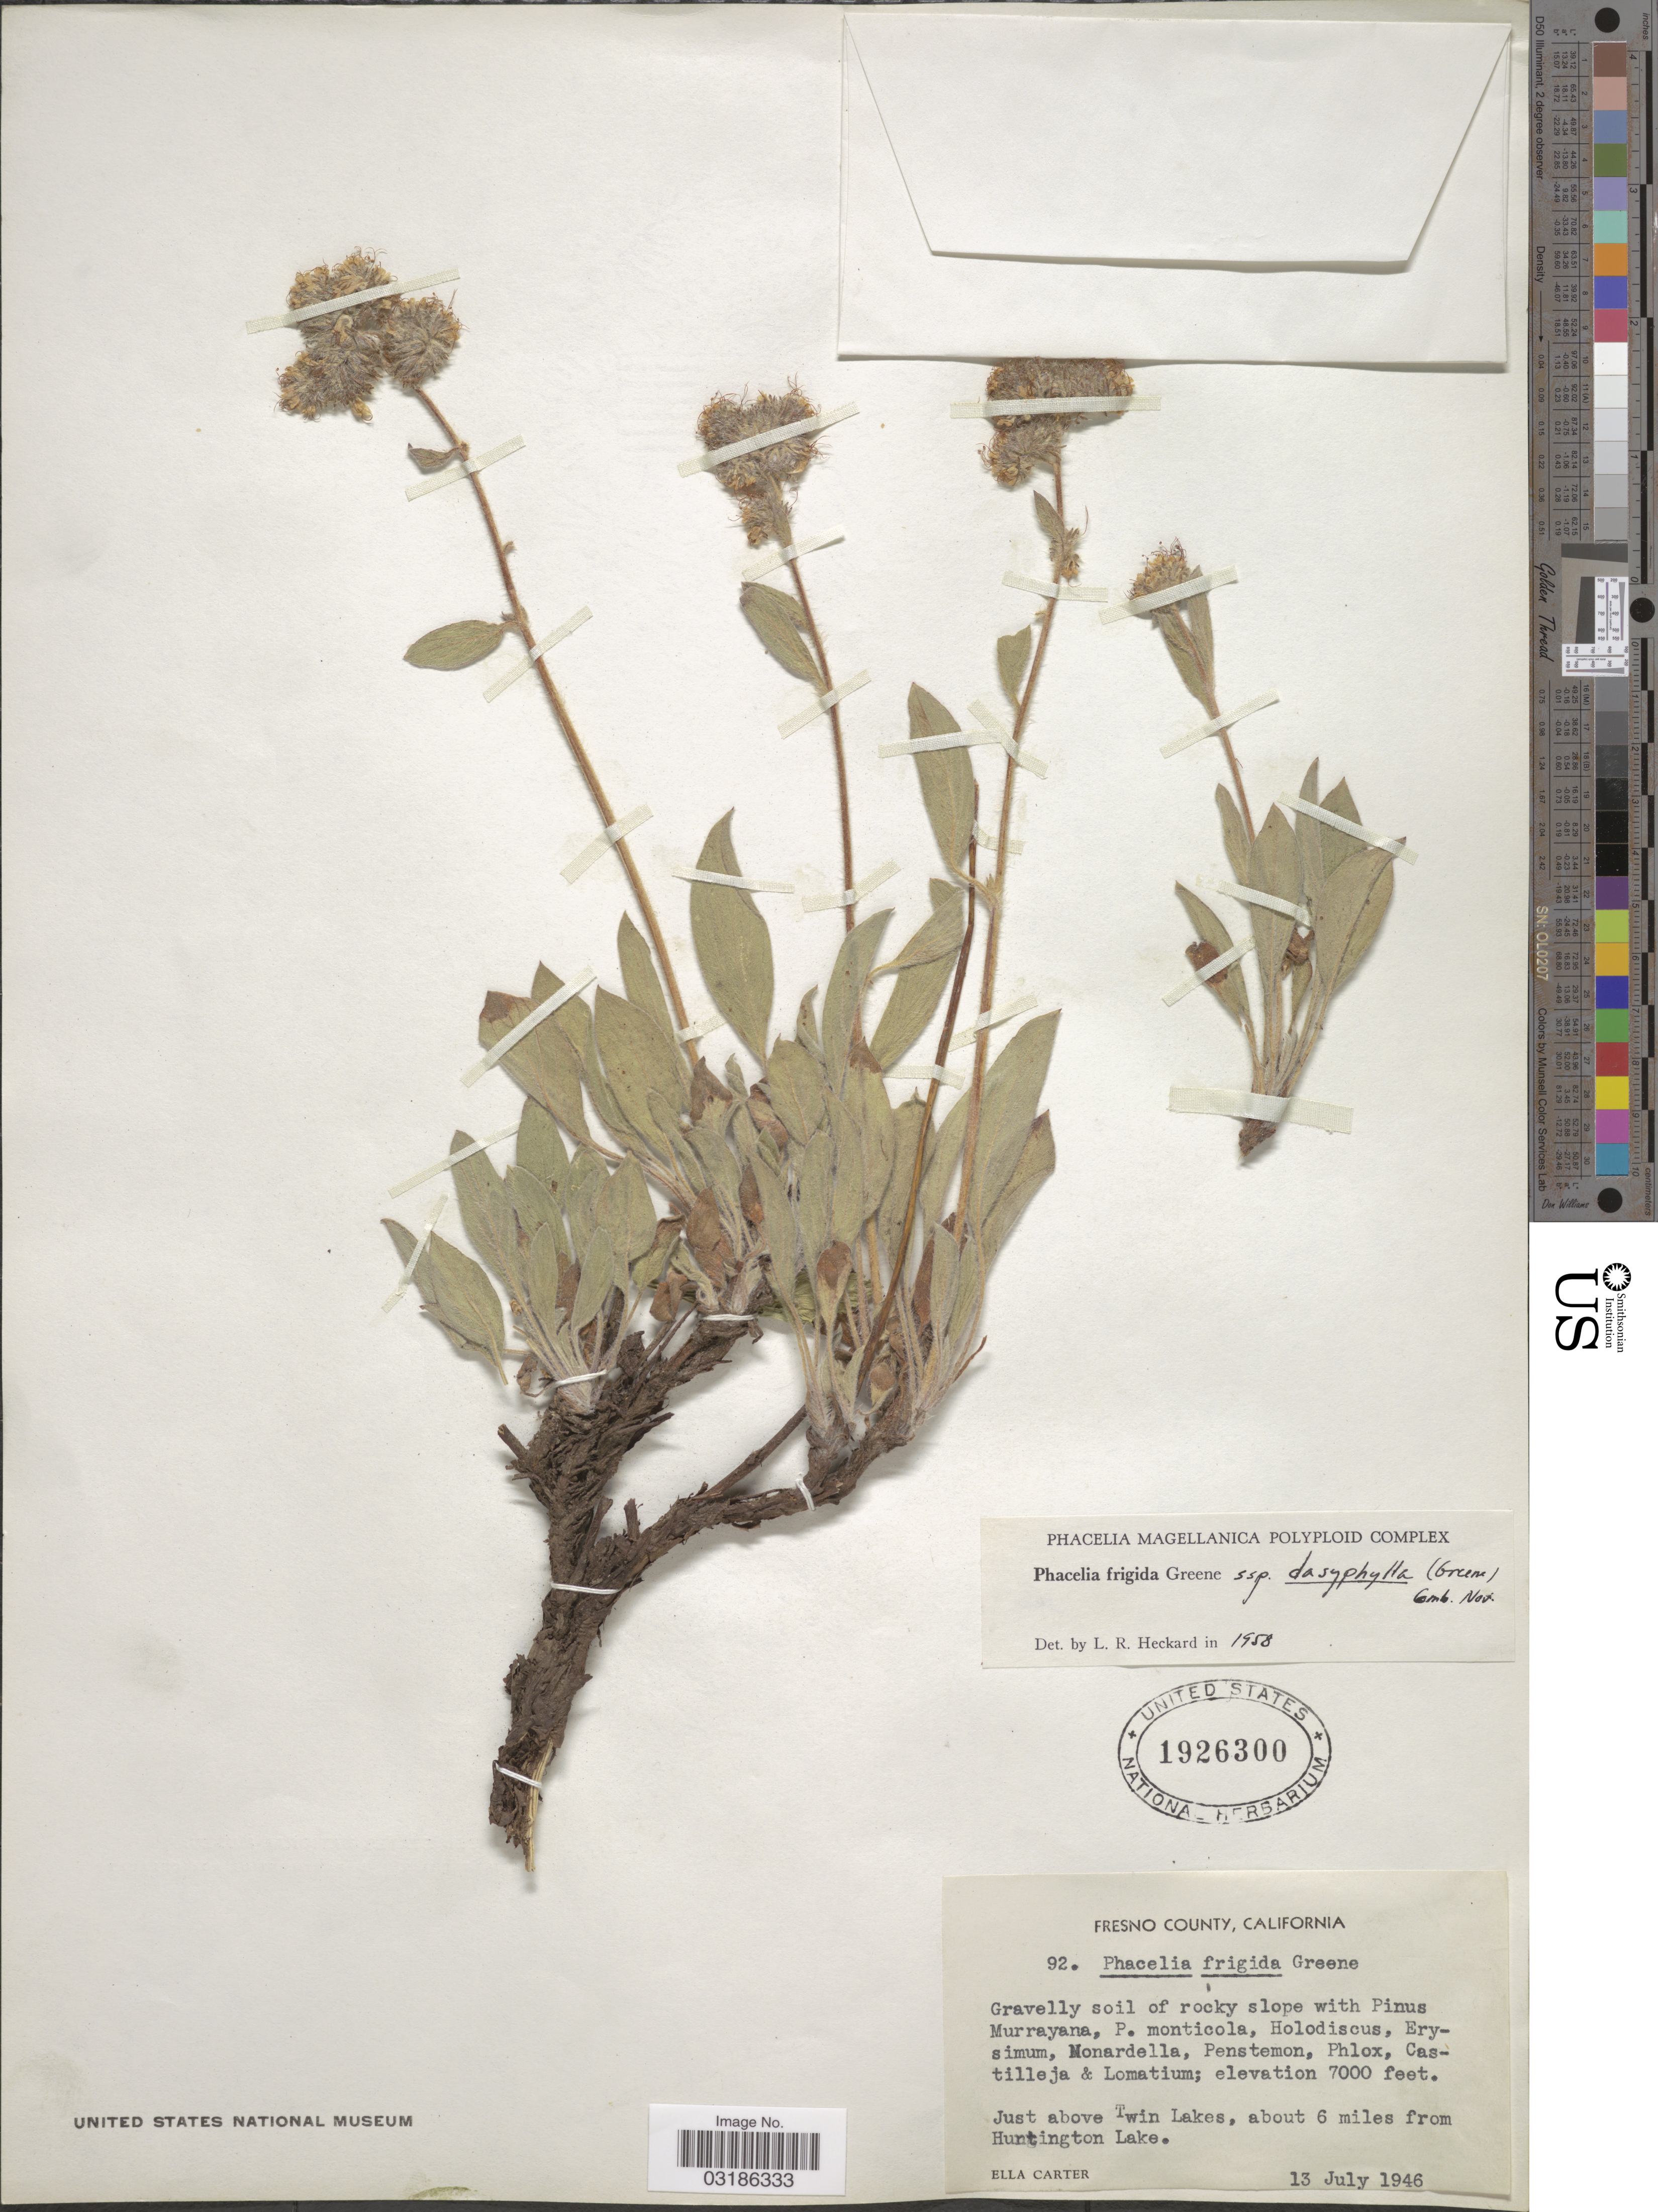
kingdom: Plantae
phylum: Tracheophyta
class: Magnoliopsida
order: Boraginales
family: Hydrophyllaceae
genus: Phacelia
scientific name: Phacelia frigida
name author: Greene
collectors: E. Carter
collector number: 92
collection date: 1946-07-13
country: United States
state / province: California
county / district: Fresno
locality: Fresno County. Just above Twin Lakes, about 6 miles from Huntington Lake.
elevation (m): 2134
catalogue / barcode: US 1926300